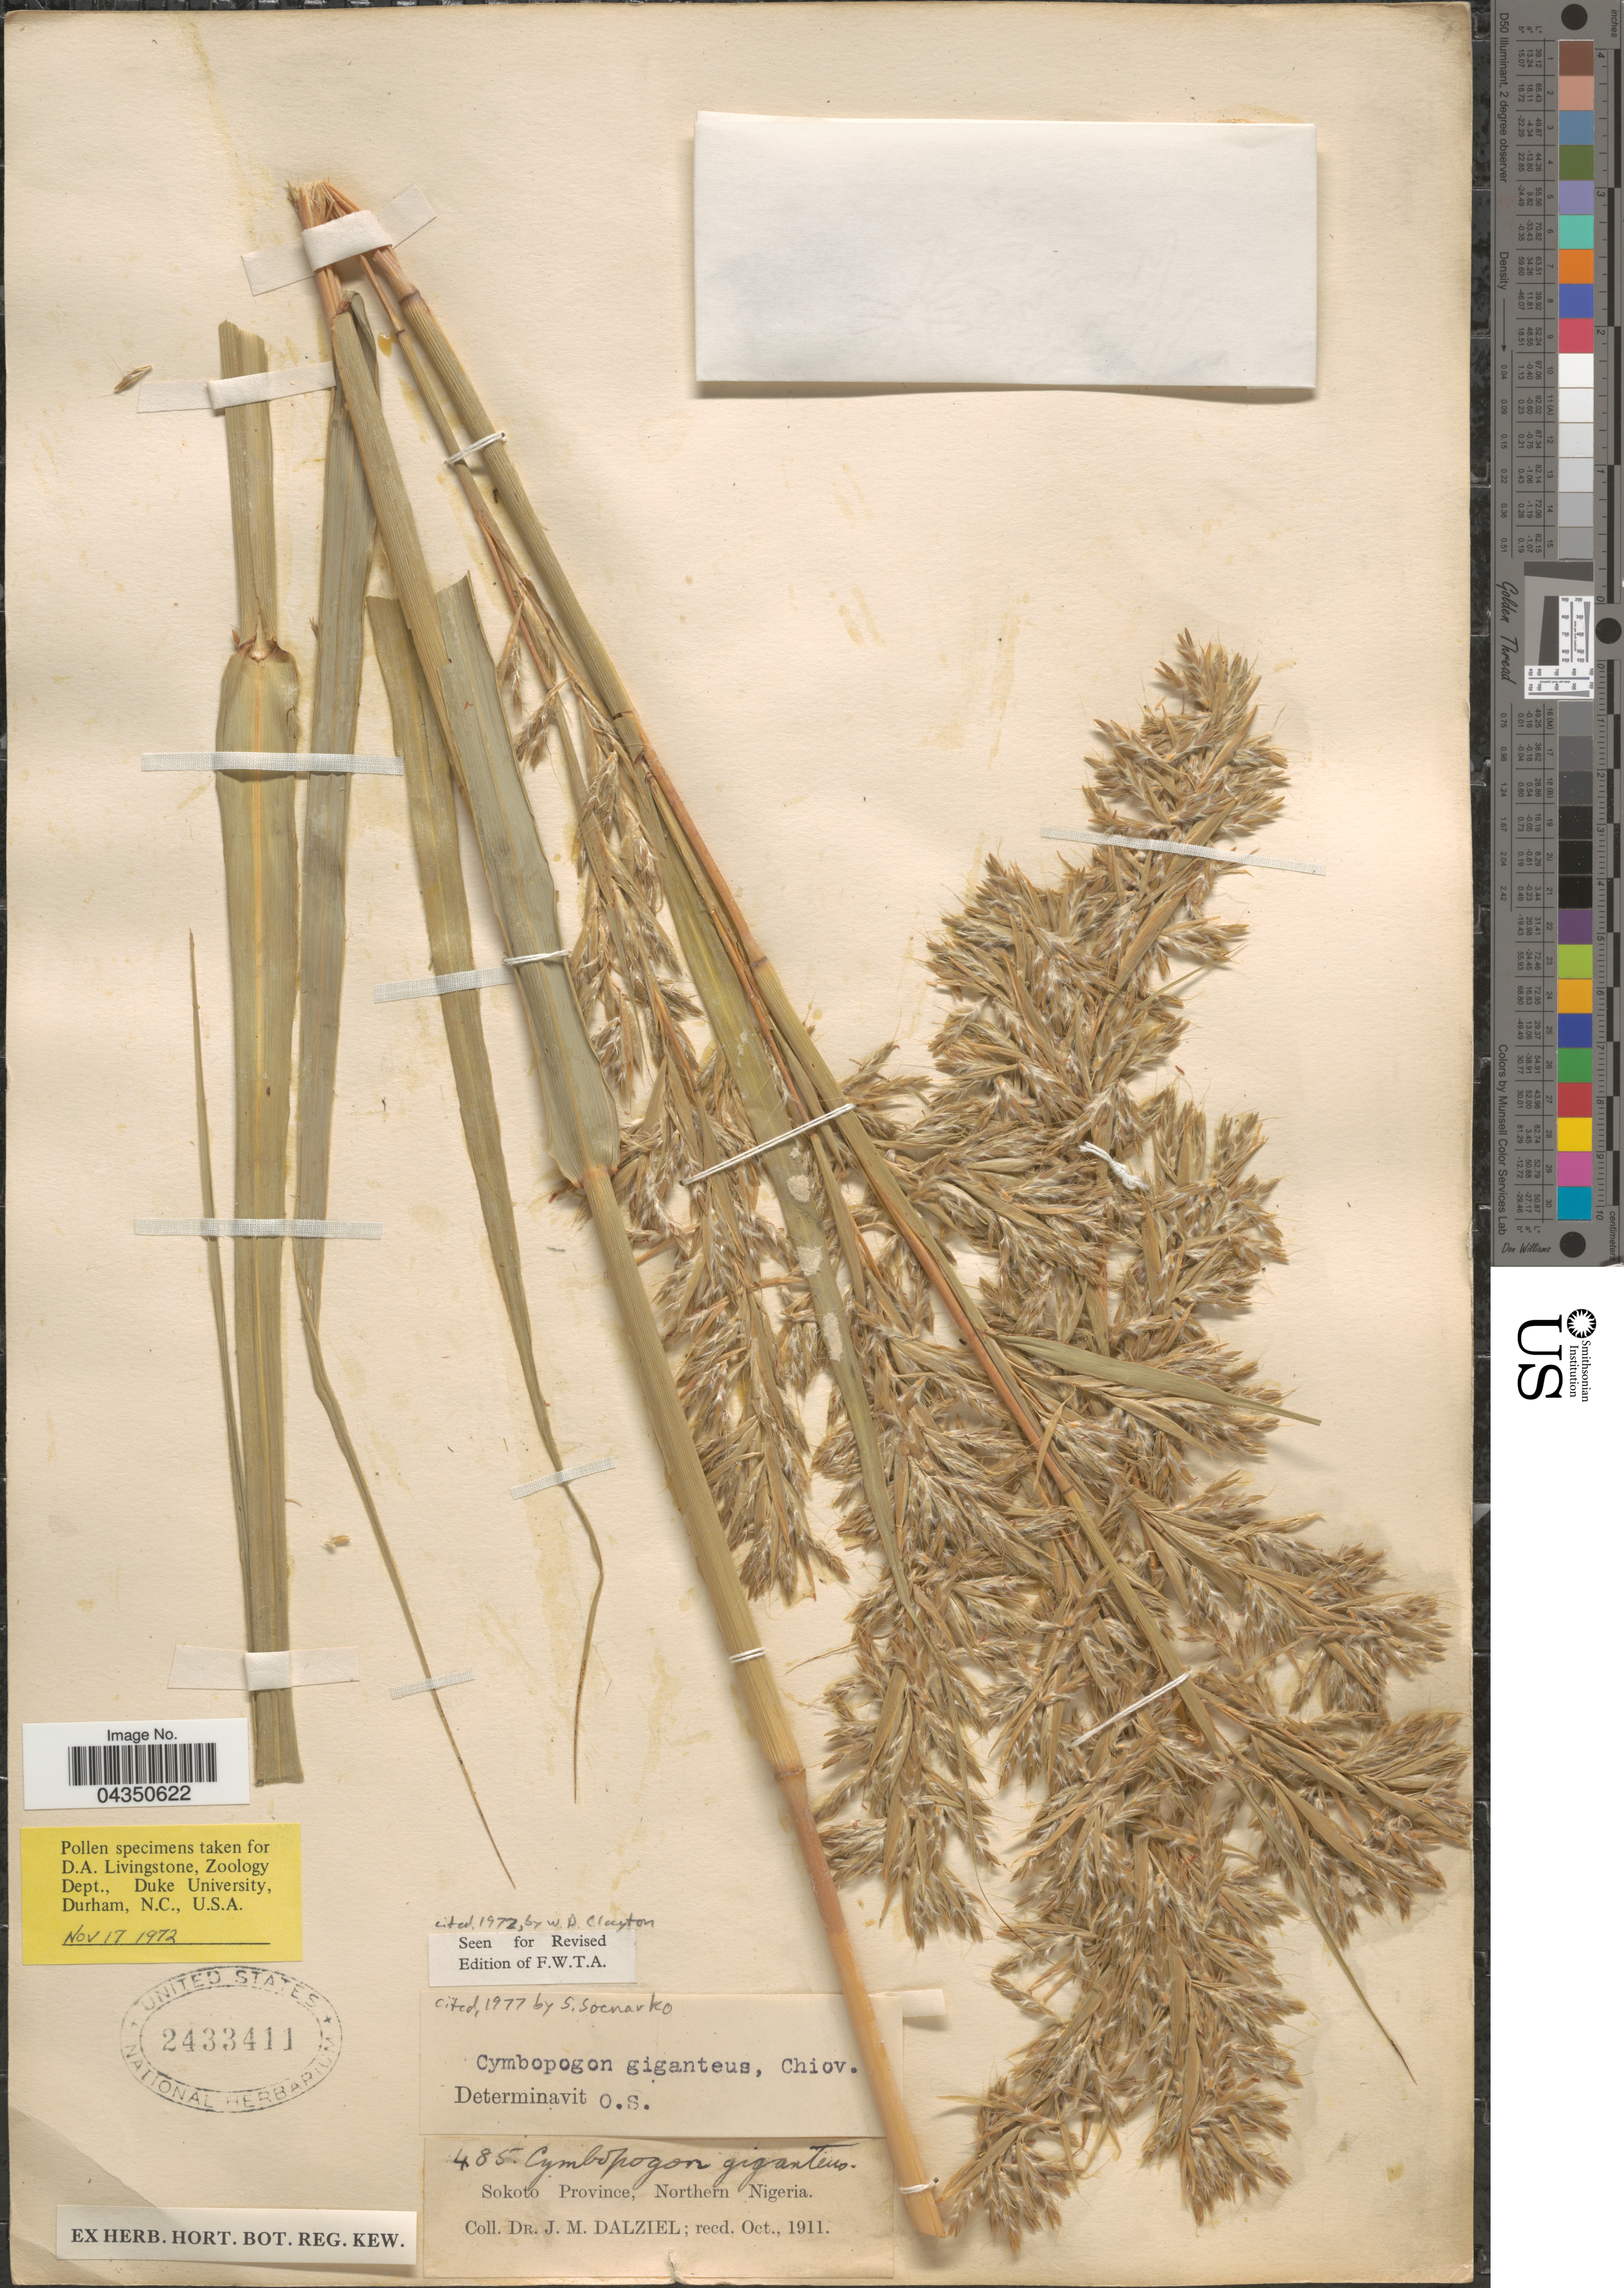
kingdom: Plantae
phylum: Tracheophyta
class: Liliopsida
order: Poales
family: Poaceae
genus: Cymbopogon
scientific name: Cymbopogon giganteus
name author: Chiov.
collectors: J. Dalziel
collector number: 485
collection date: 1911-10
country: Nigeria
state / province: Sokoto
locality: Northern Nigeria.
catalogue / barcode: US 2433411